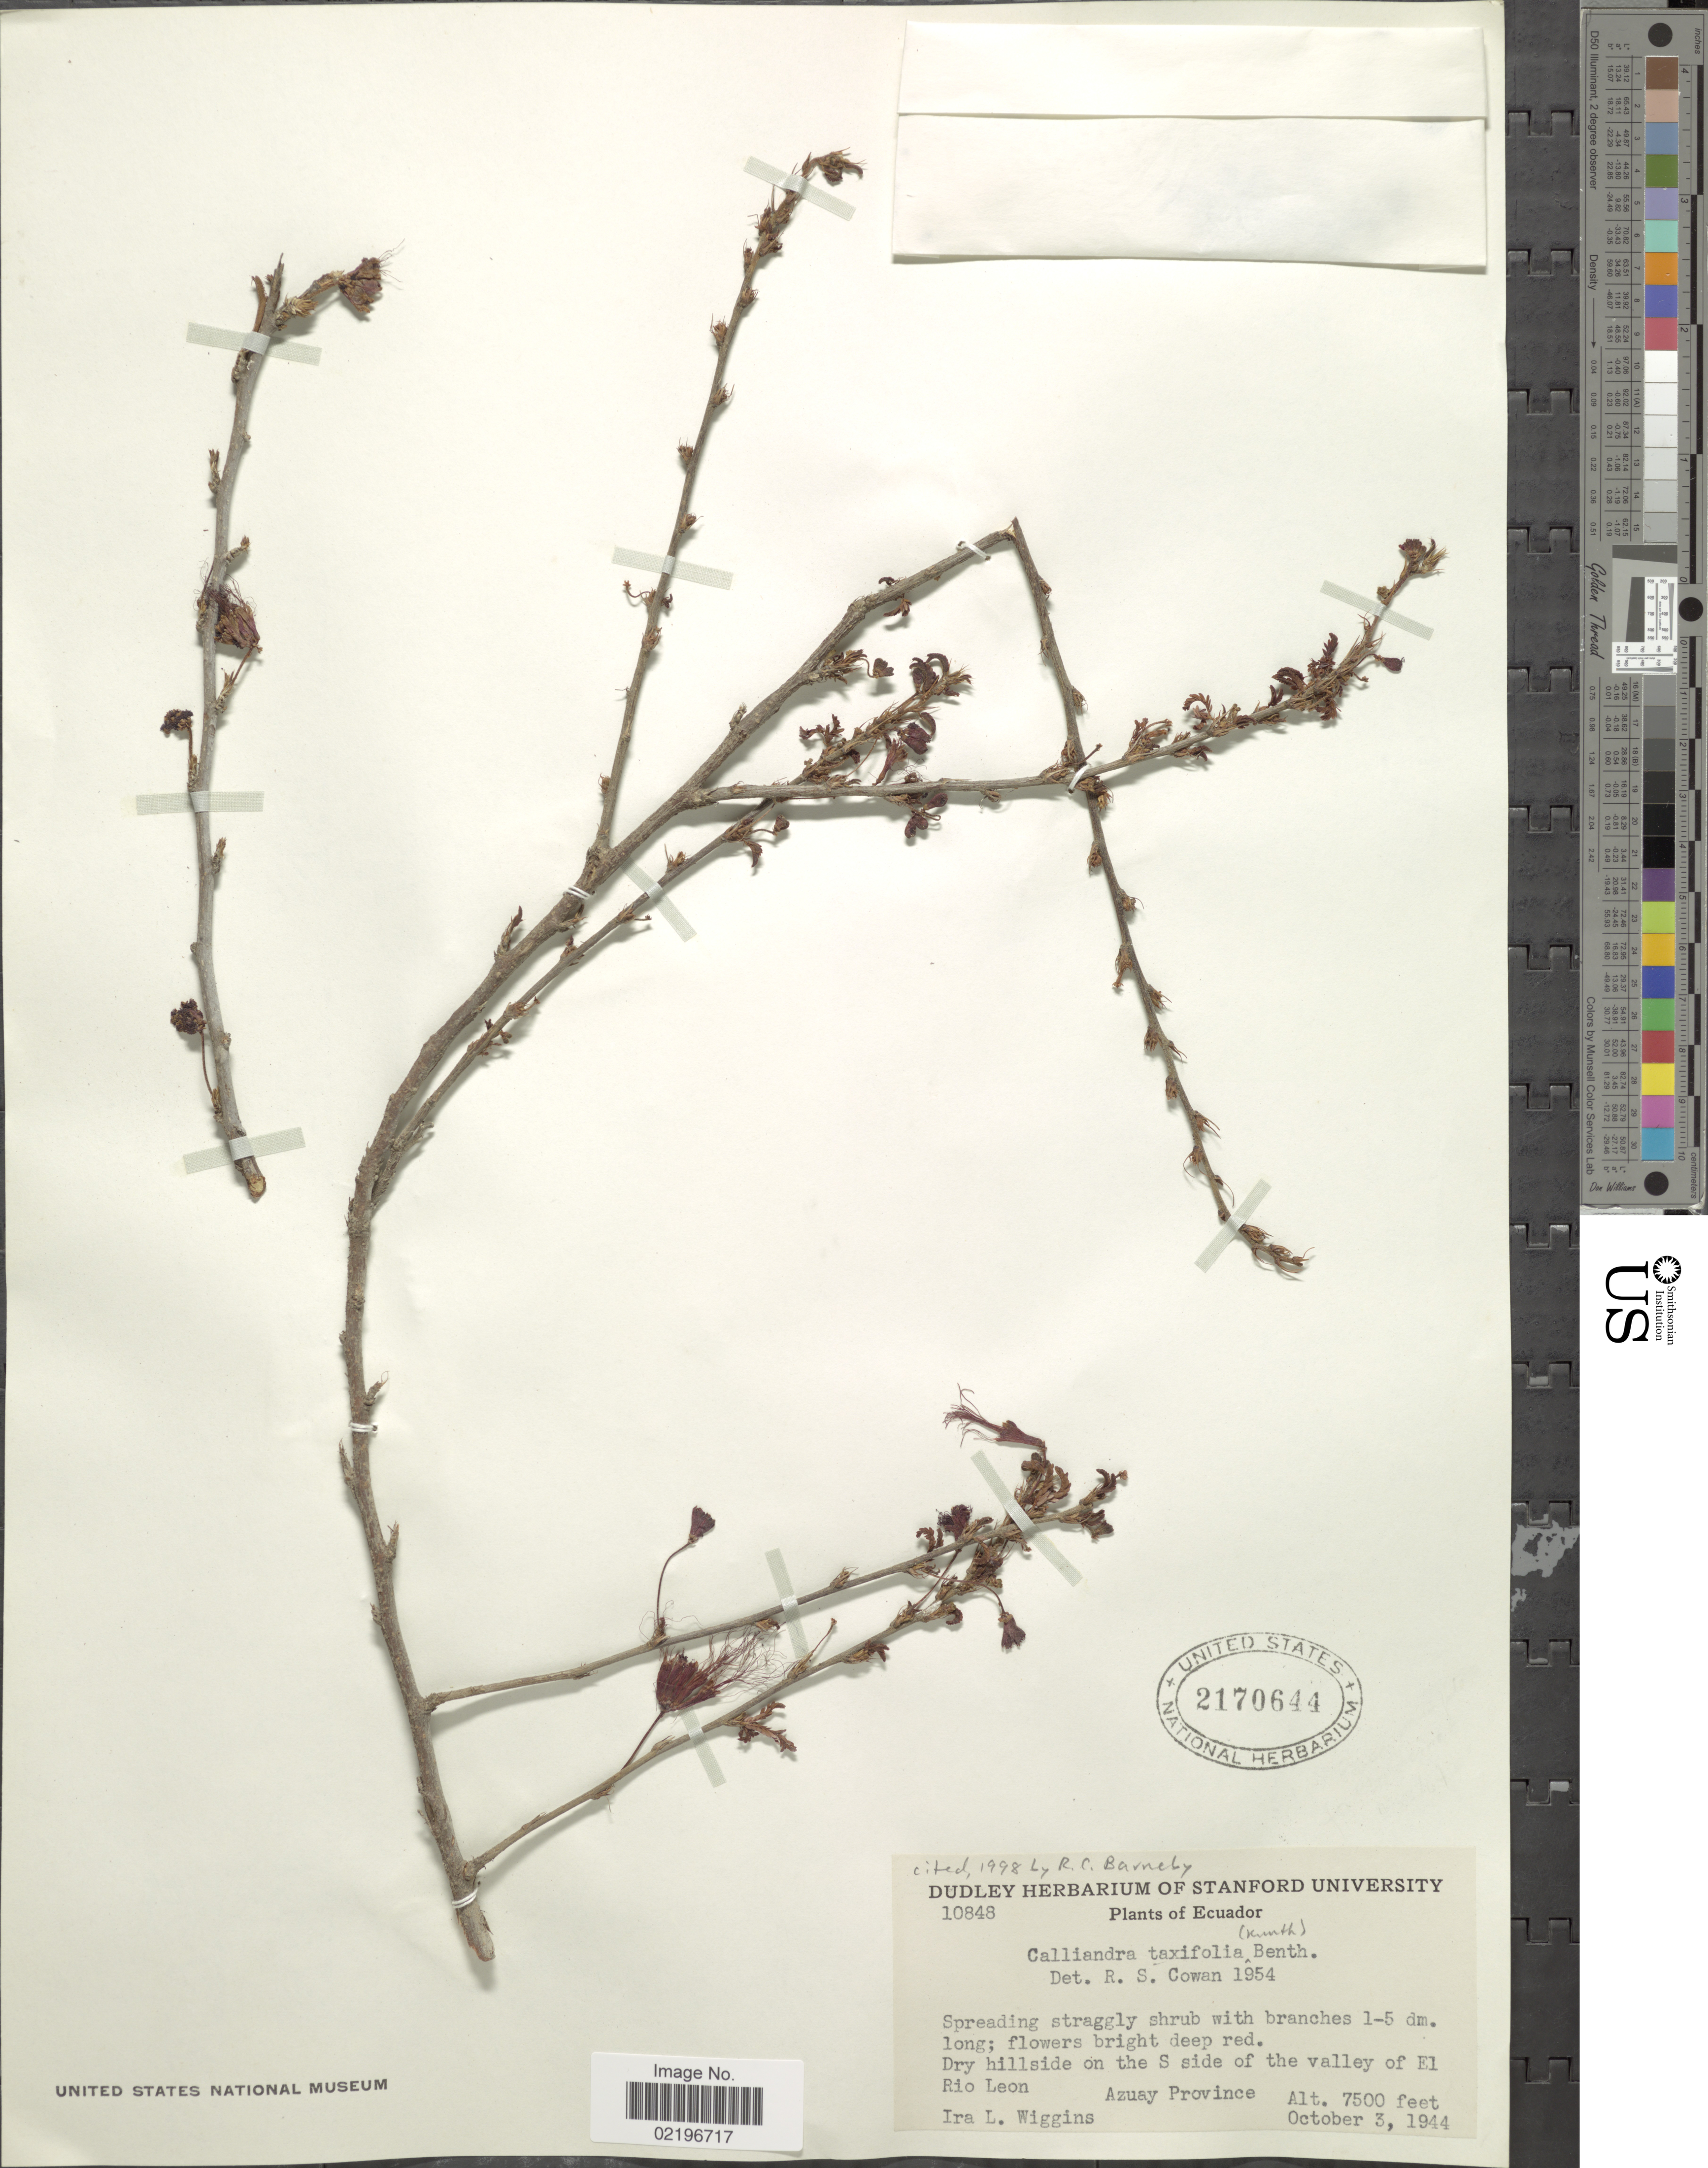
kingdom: Plantae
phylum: Tracheophyta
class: Magnoliopsida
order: Fabales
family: Fabaceae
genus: Calliandra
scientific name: Calliandra taxifolia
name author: (Kunth) Benth.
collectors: I. L. Wiggins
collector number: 10848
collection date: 1944-10-03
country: Ecuador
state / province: Azuay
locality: Dry hillside on the S side of the valley of El Rio Leon. Azuay Province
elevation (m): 2286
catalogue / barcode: US 2170644